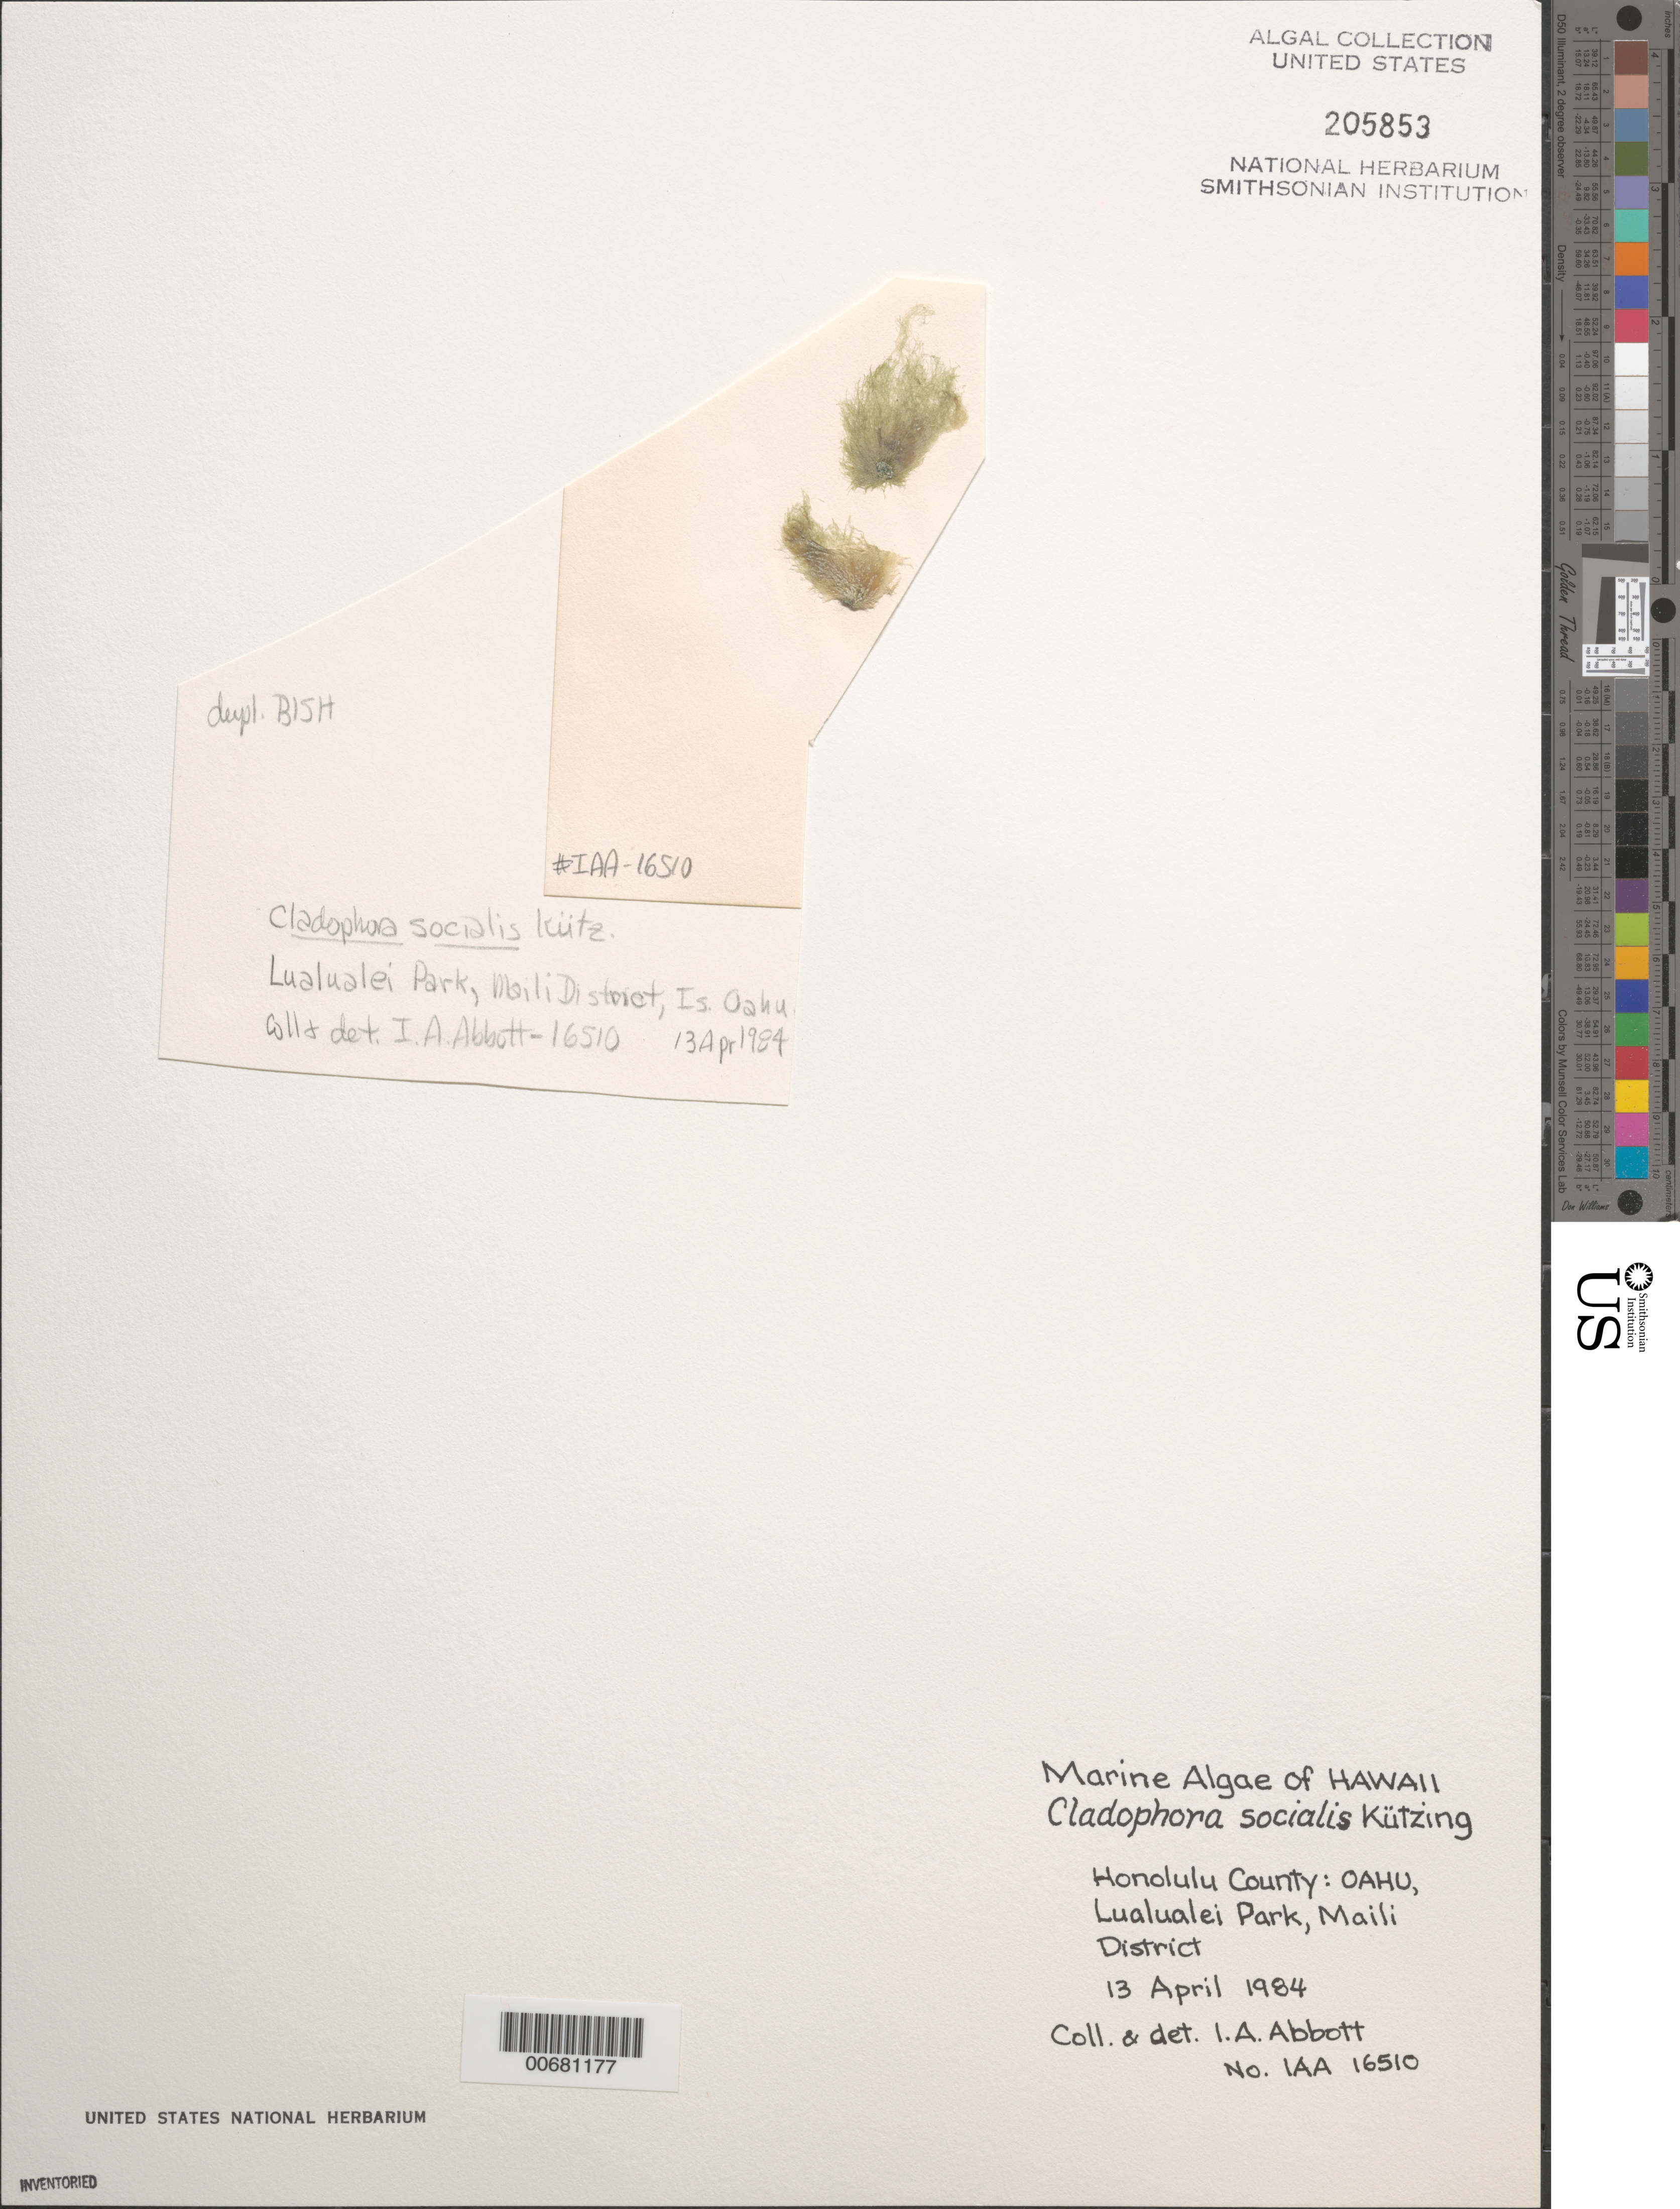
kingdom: Plantae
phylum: Chlorophyta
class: Ulvophyceae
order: Cladophorales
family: Cladophoraceae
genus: Cladophora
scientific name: Cladophora socialis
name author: Kütz.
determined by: Abbott, Isabella A.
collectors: I. A. Abbott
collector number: IAA 16510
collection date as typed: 13 Apr 1984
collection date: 1984-04-13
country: United States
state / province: Hawaii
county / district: Honolulu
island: Oahu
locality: Lualualei Park, Maili District (Karla J. McDermid's study site)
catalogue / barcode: US 205853